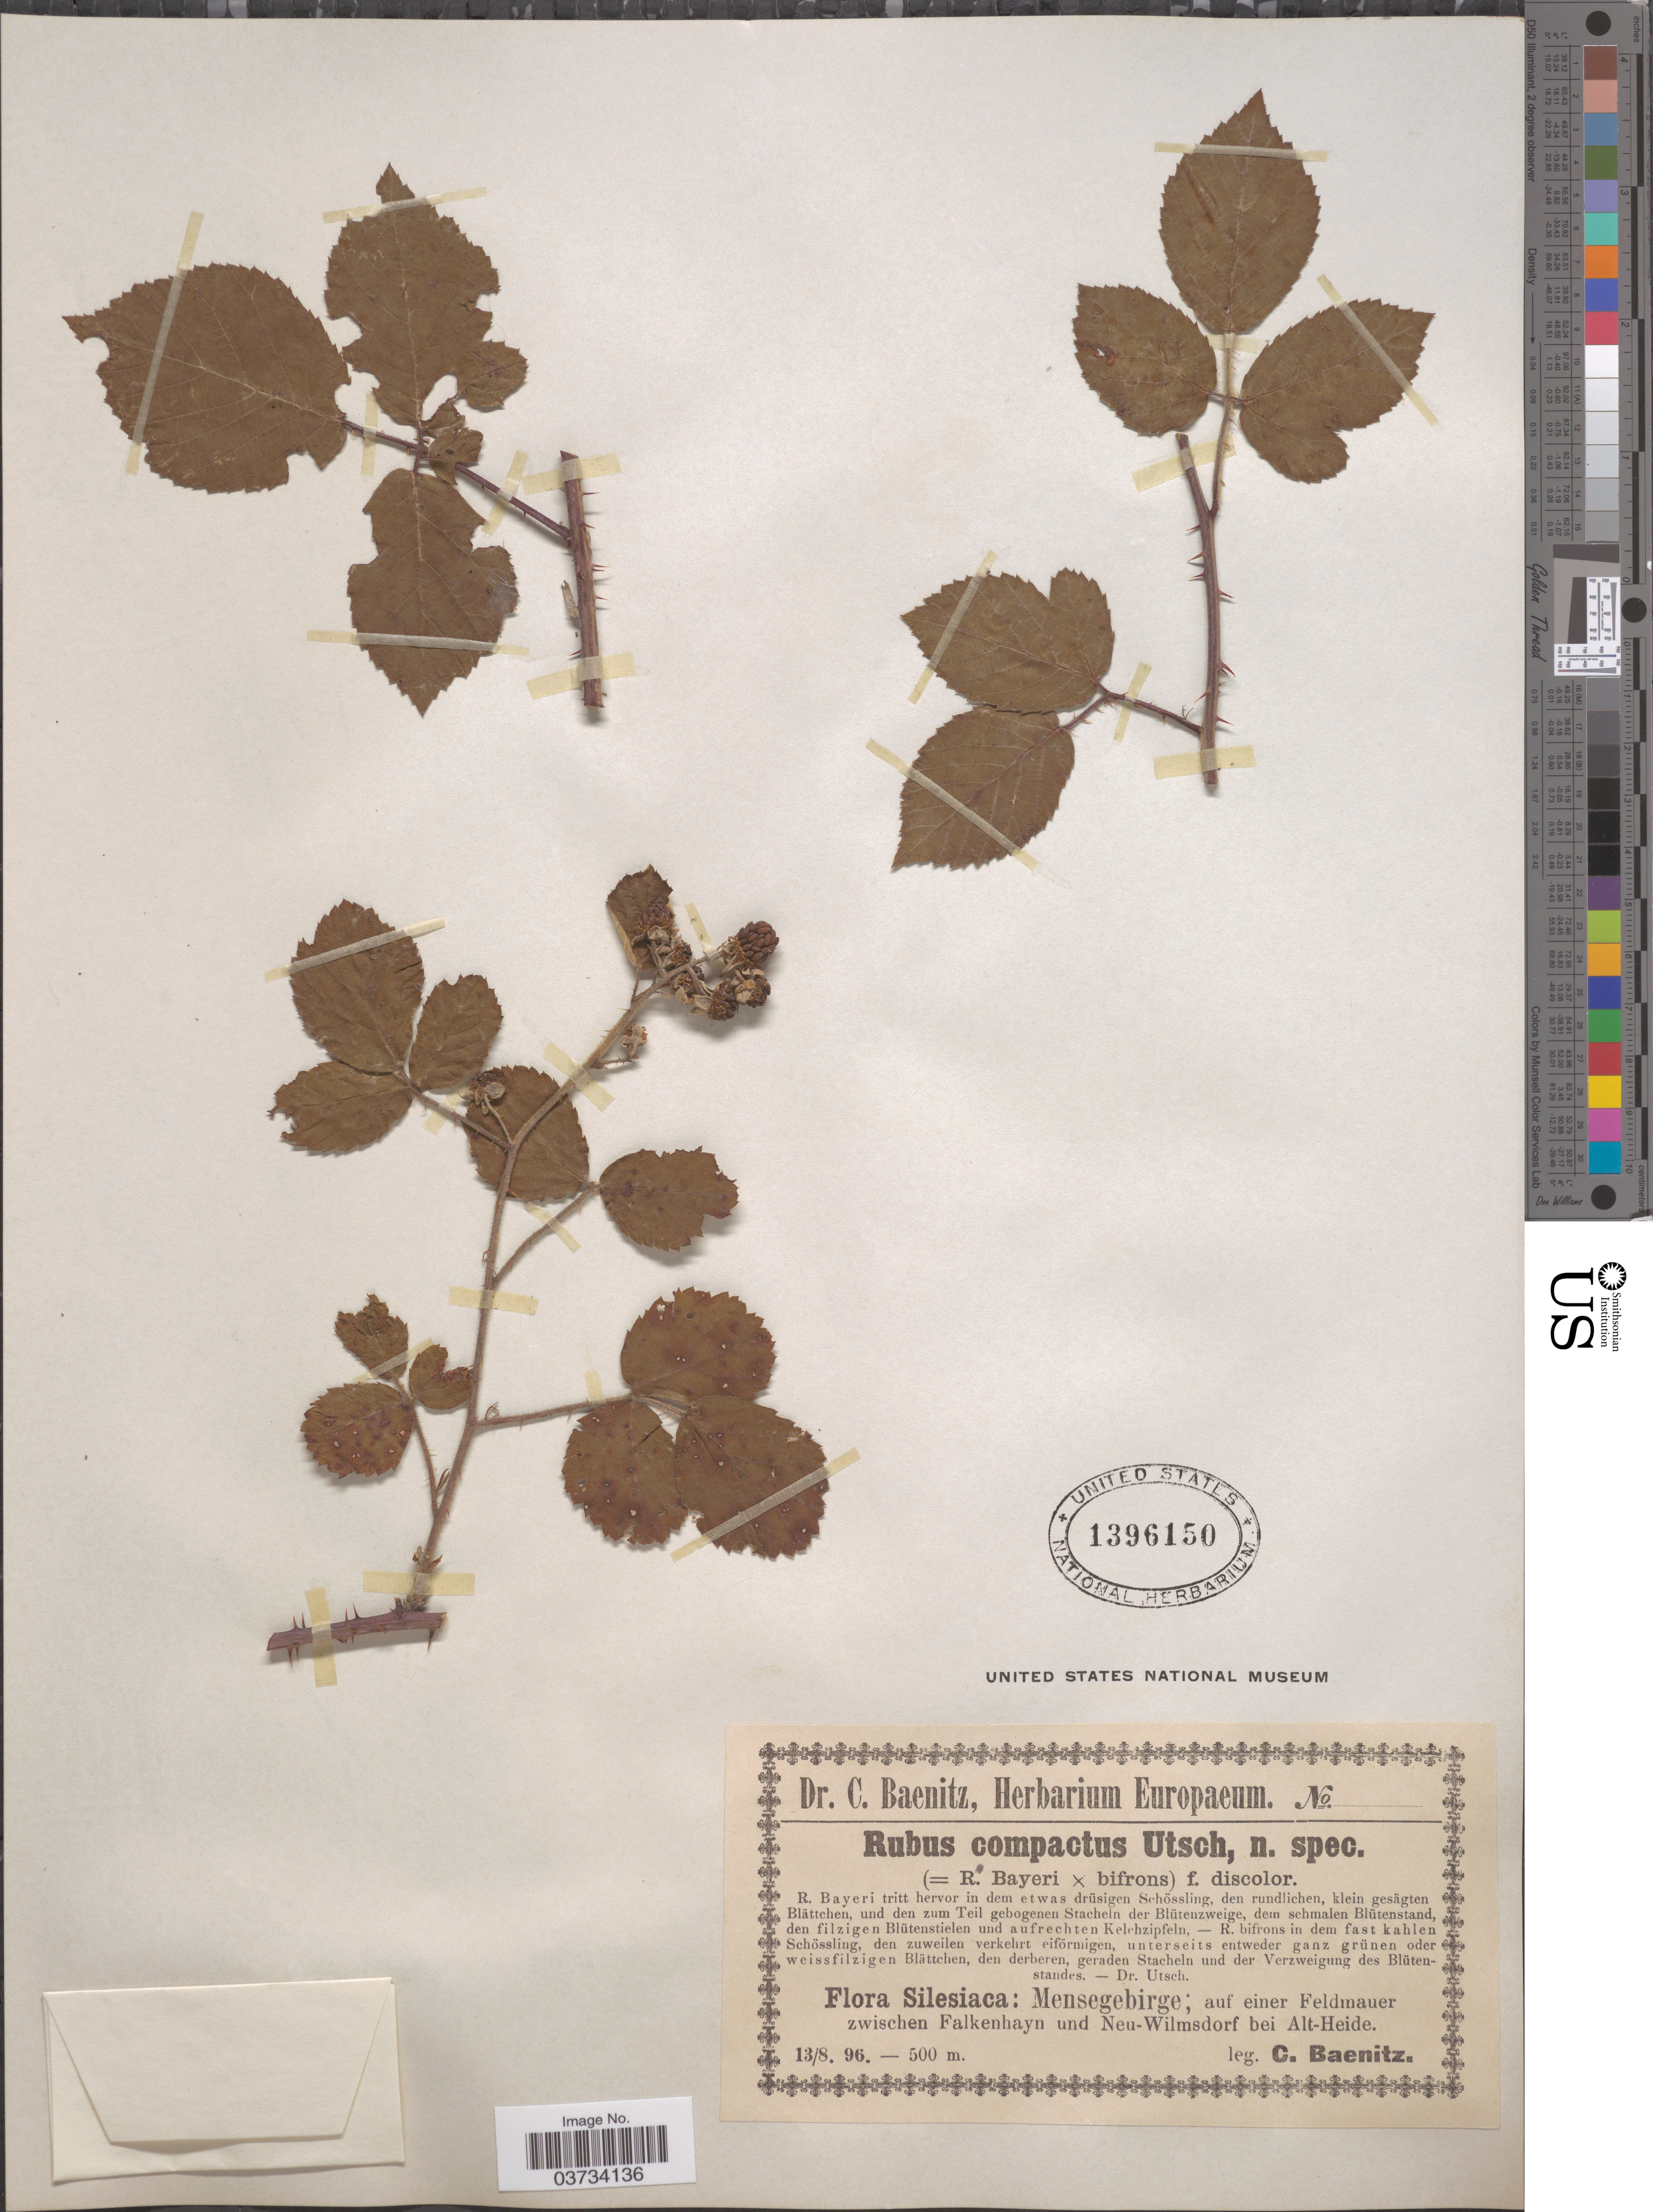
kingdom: Plantae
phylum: Tracheophyta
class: Magnoliopsida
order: Rosales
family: Rosaceae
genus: Rubus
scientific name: Rubus compactus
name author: Benth.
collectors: C. G. Baenitz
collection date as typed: Transcribed d/m/y: 13/8/96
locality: Silesiaca: Mensegebirge; auf einder Feldmauer zwischen Falkenhayn und Neu-Wilmsdorf bei Alt-Heide.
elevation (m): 500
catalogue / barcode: US 1396150